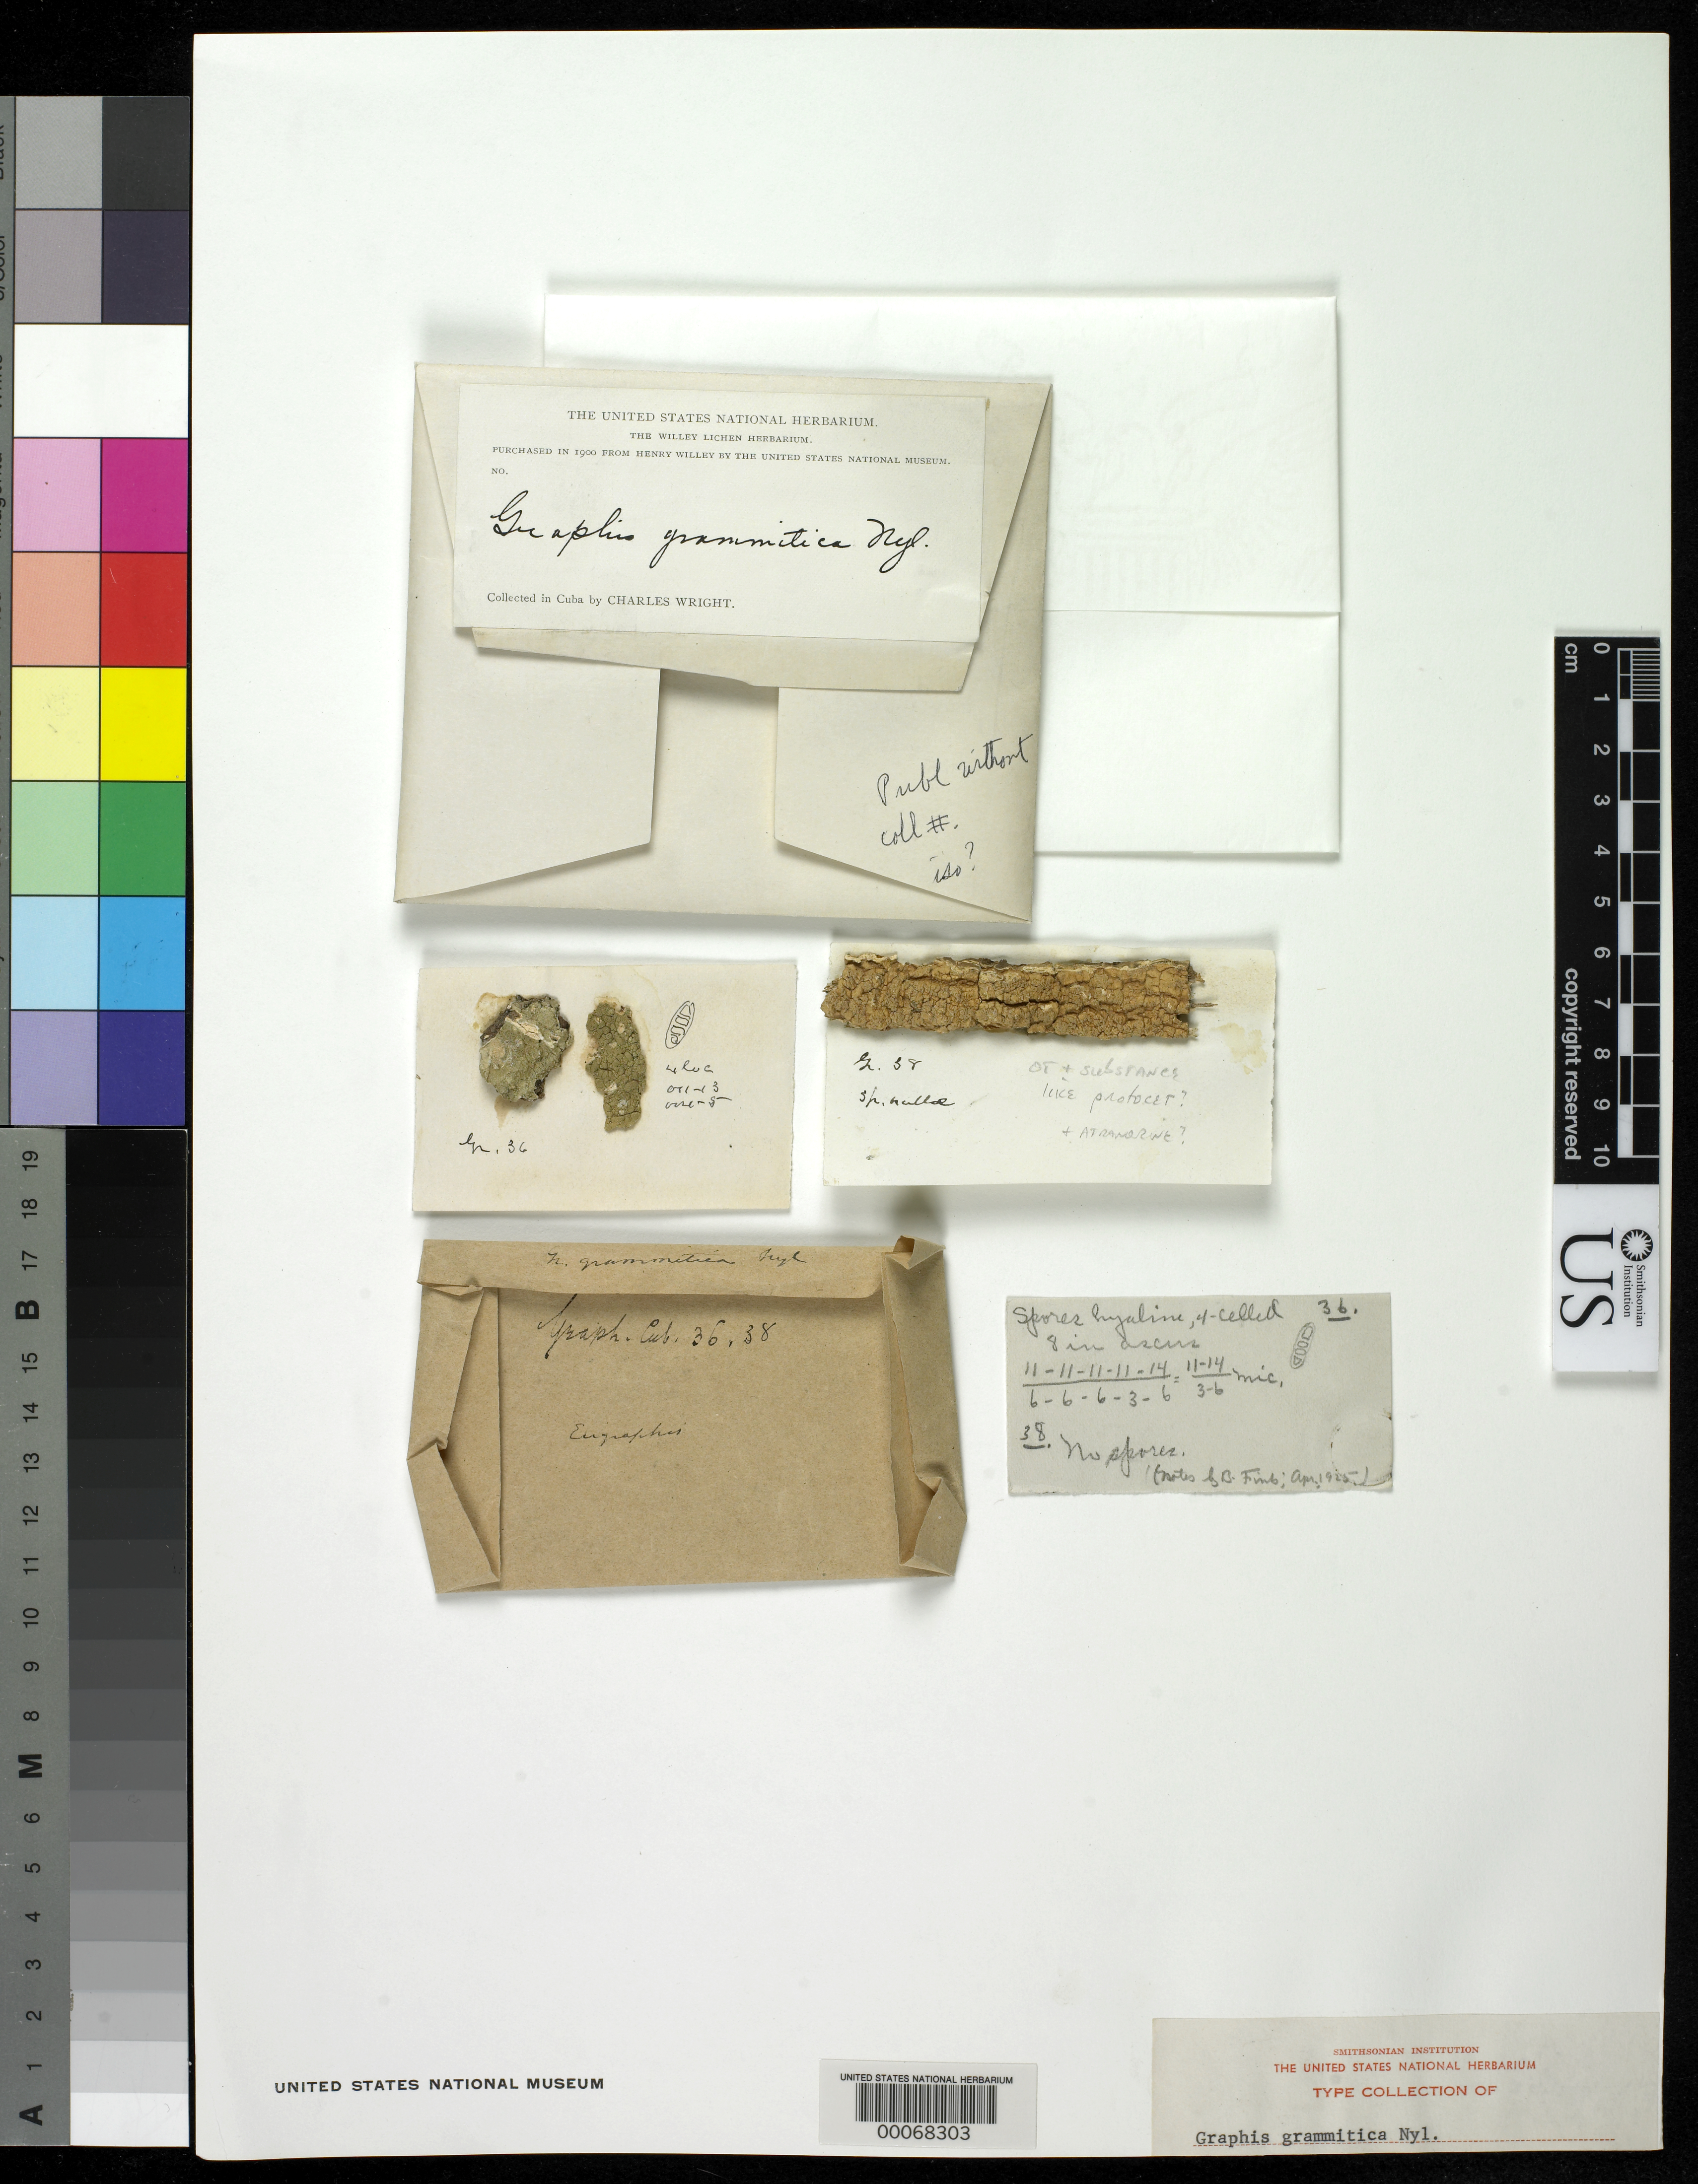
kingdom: Fungi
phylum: Ascomycota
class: Lecanoromycetes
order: Ostropales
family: Graphidaceae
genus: Graphis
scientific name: Graphis grammitica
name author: Nyl.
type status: Possible Isotype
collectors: C. Wright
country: Cuba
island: Greater Antilles